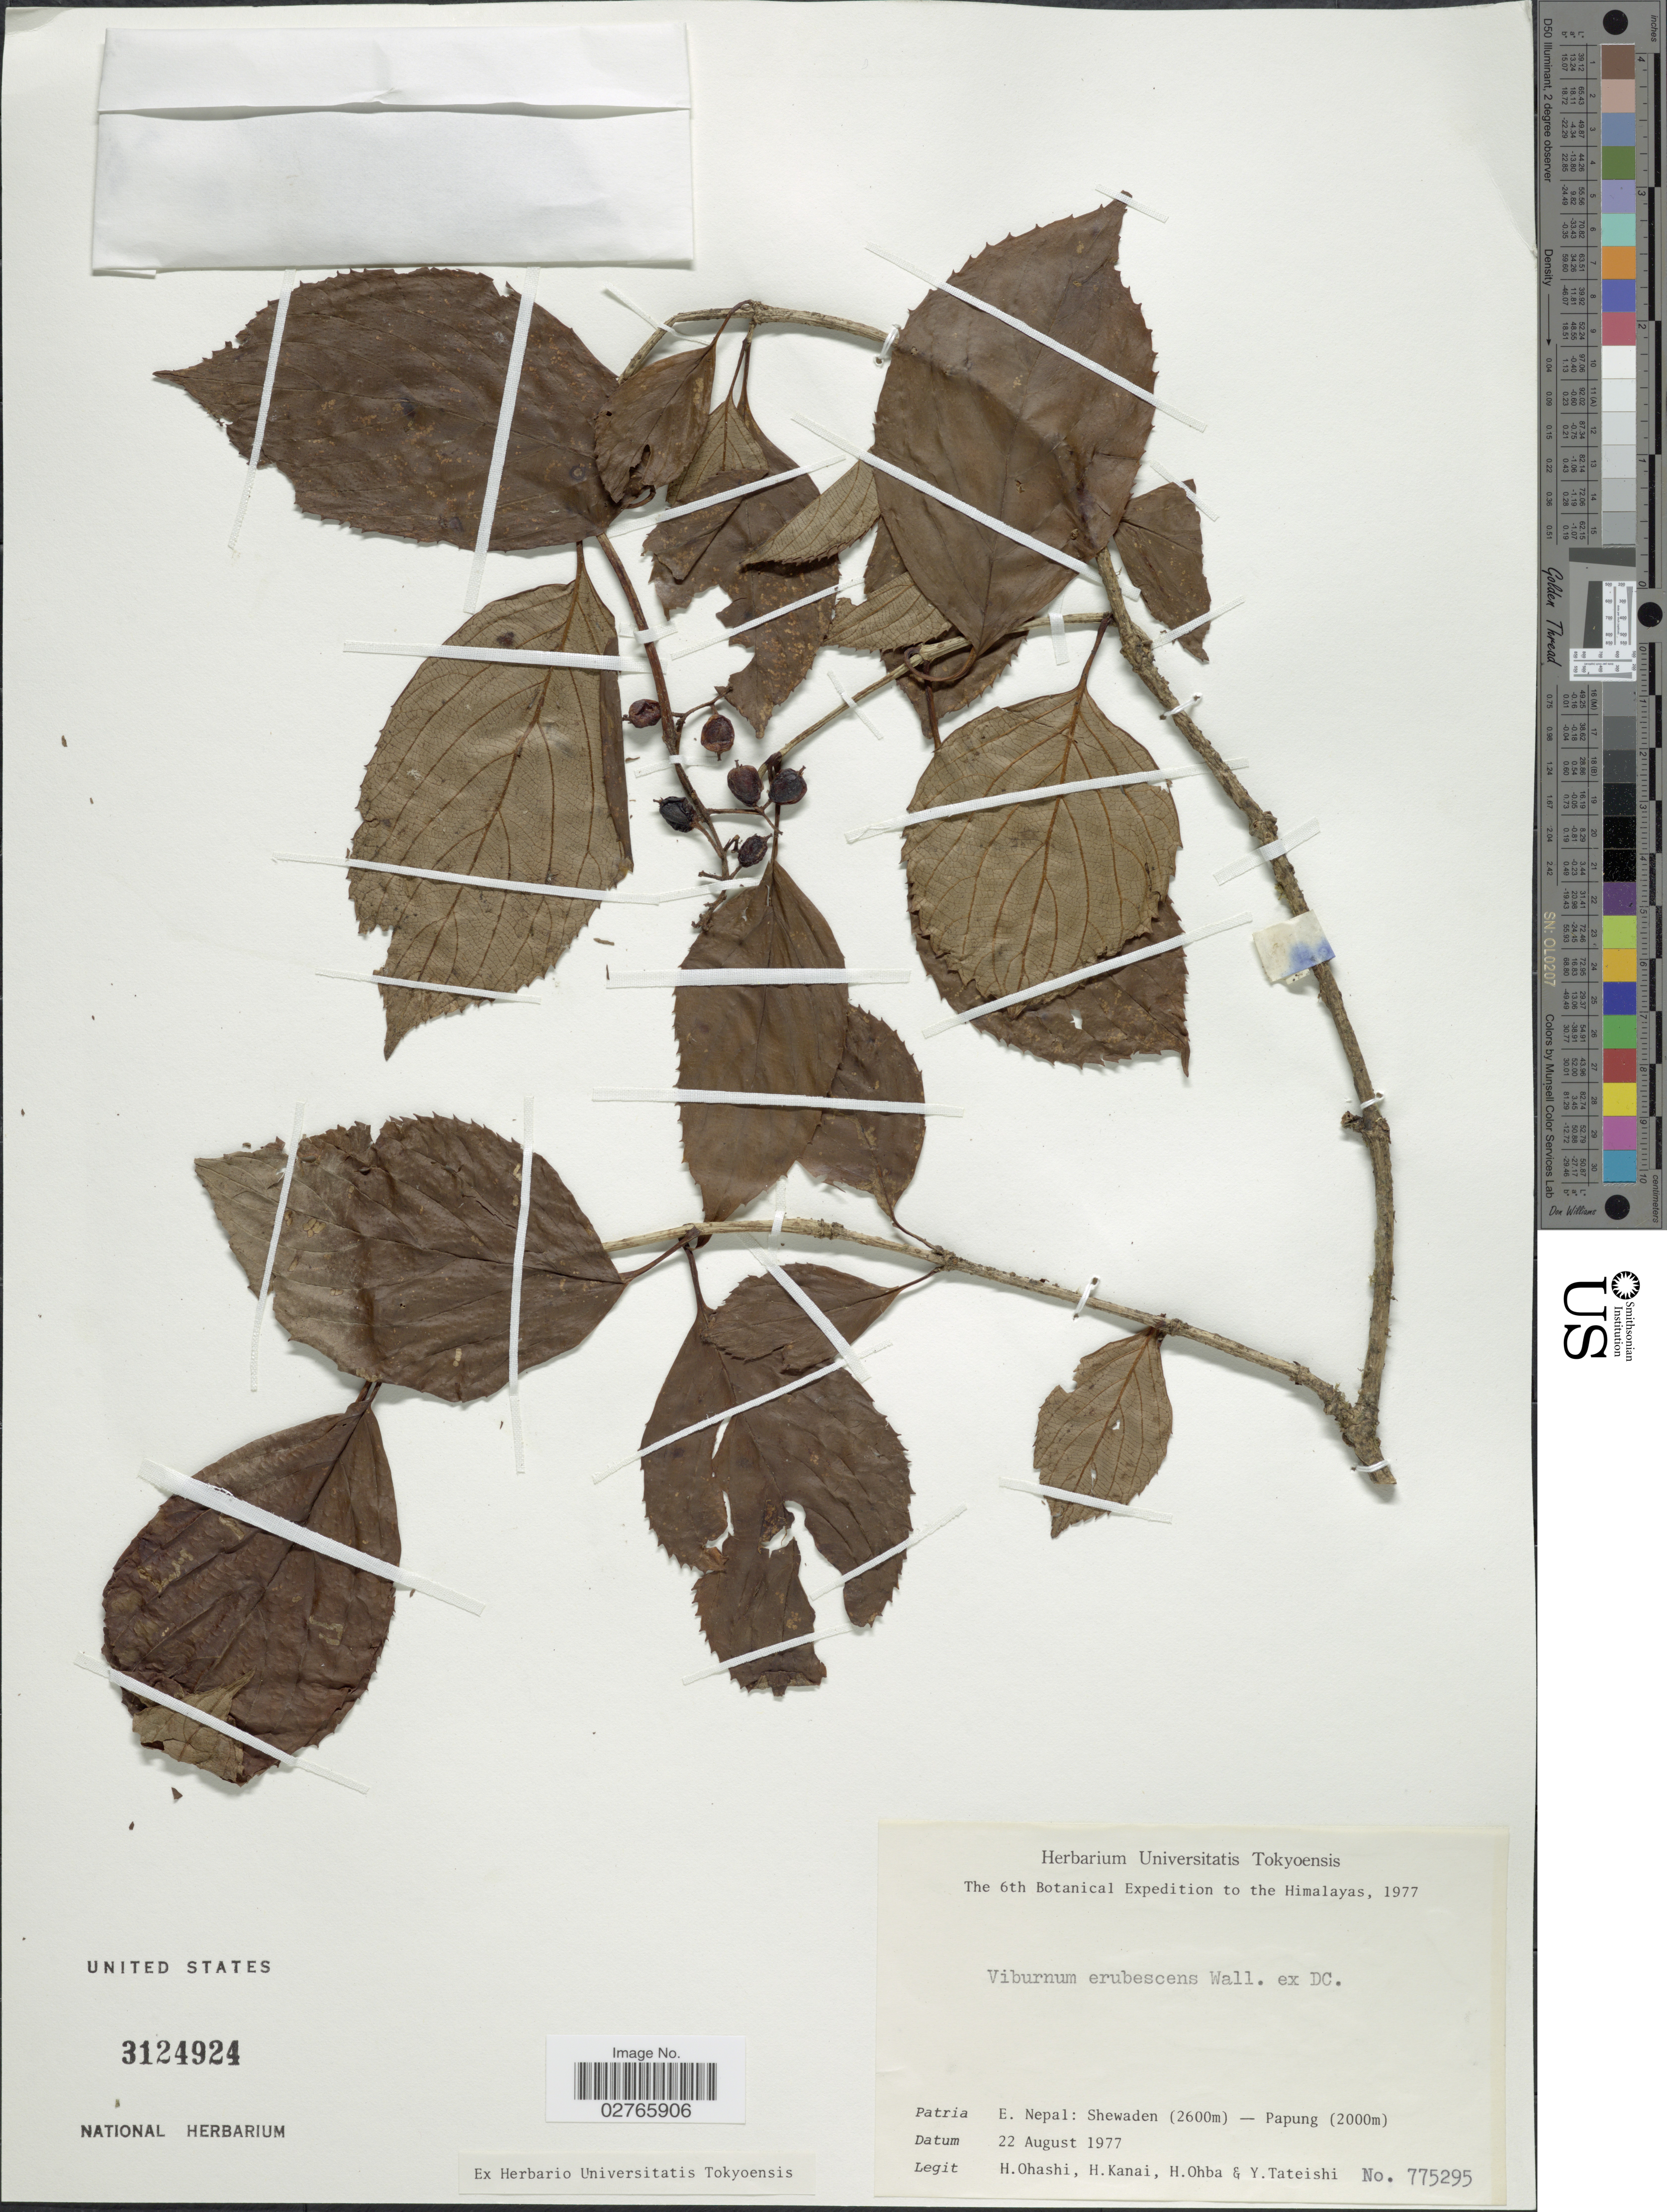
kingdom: Plantae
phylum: Tracheophyta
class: Magnoliopsida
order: Dipsacales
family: Viburnaceae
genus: Viburnum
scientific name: Viburnum erubescens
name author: Wall.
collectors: H. Ohashi, H. Kanai, H. Ohba & Y. Tateishi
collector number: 775295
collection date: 1977-08-22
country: Nepal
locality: Himalayas. E. Nepal: Shewaden. Papung.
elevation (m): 2000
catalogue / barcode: US 3124924